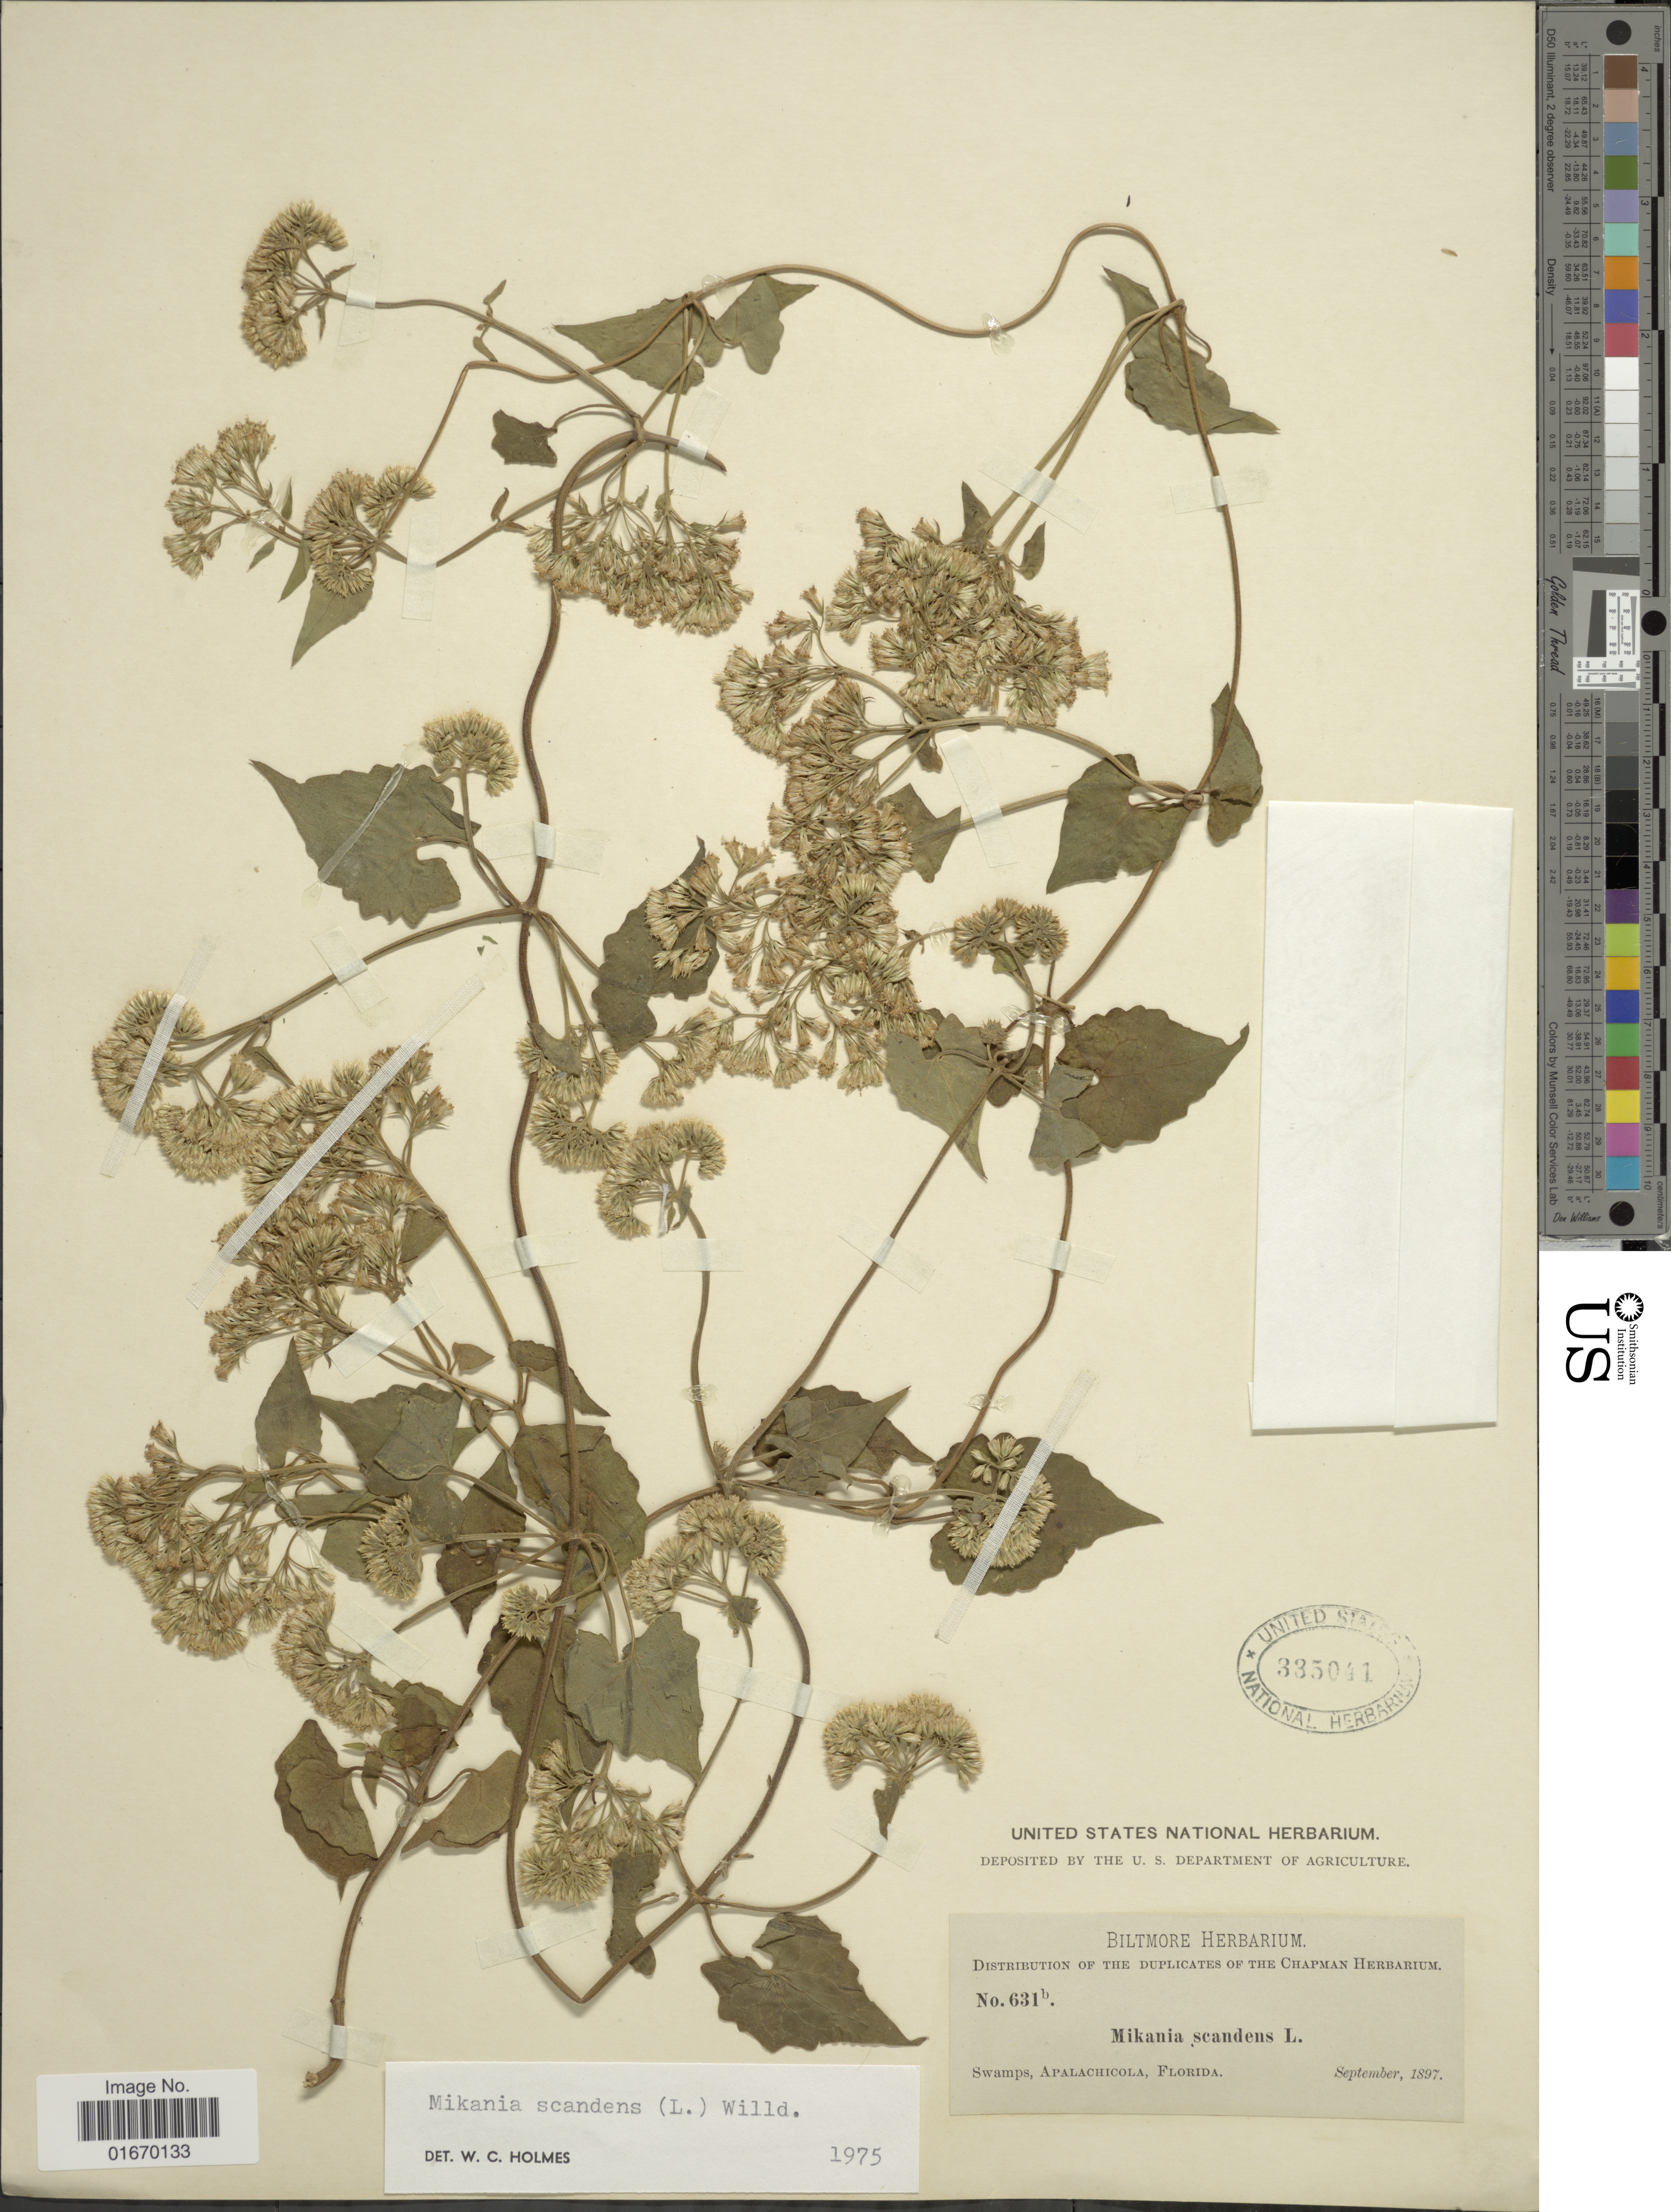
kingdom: Plantae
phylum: Tracheophyta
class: Magnoliopsida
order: Asterales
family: Asteraceae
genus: Mikania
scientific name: Mikania scandens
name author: (L.) Willd.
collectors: ex herb. Biltmore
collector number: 631b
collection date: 1897-09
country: United States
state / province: Florida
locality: Apalachicola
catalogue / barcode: US 335041